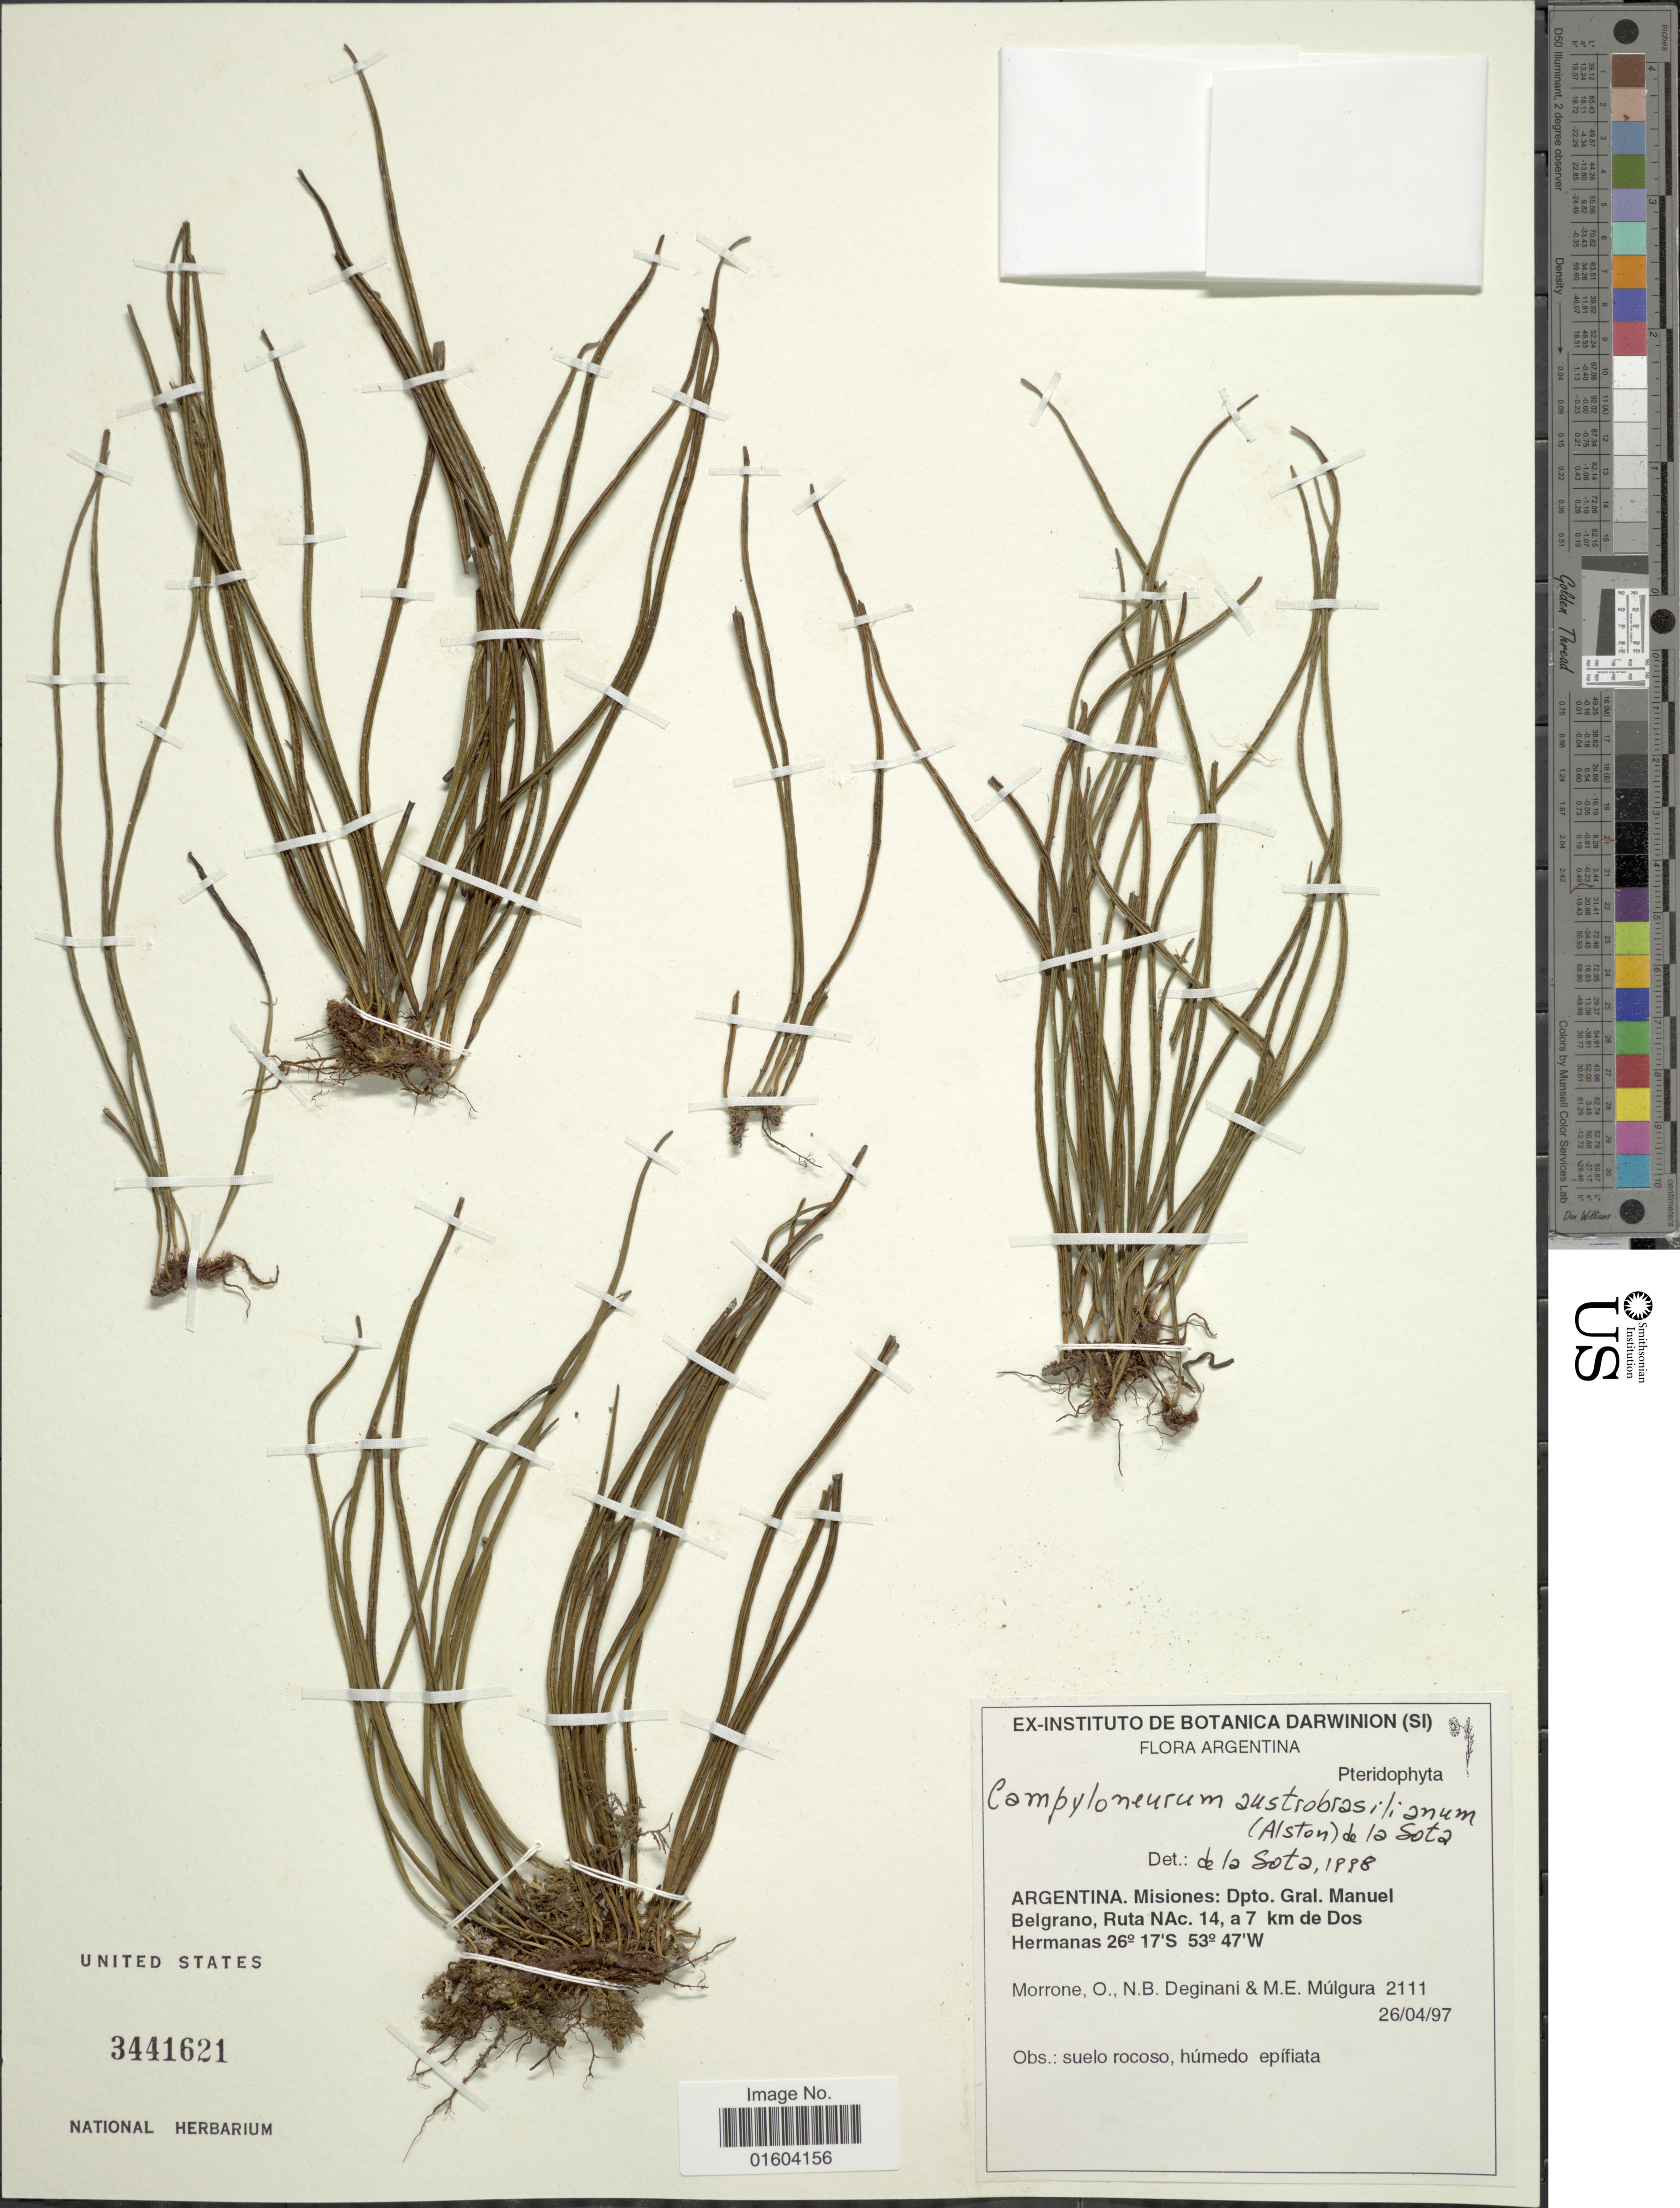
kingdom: Plantae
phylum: Tracheophyta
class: Polypodiopsida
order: Polypodiales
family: Polypodiaceae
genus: Campyloneurum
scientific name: Campyloneurum austrobrasilianum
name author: (Alston) Sota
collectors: O. N. Morrone, N. Deginani & M. E. Múlgura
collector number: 2111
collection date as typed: Transcribed d/m/y: 26/4/97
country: Argentina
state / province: Misiones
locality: Argentina. Misiones: Dpto. Gral. Manuel Belgrano, Ruta NAc. 14, a 17 km de Dos Hermanas.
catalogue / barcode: US 3441621